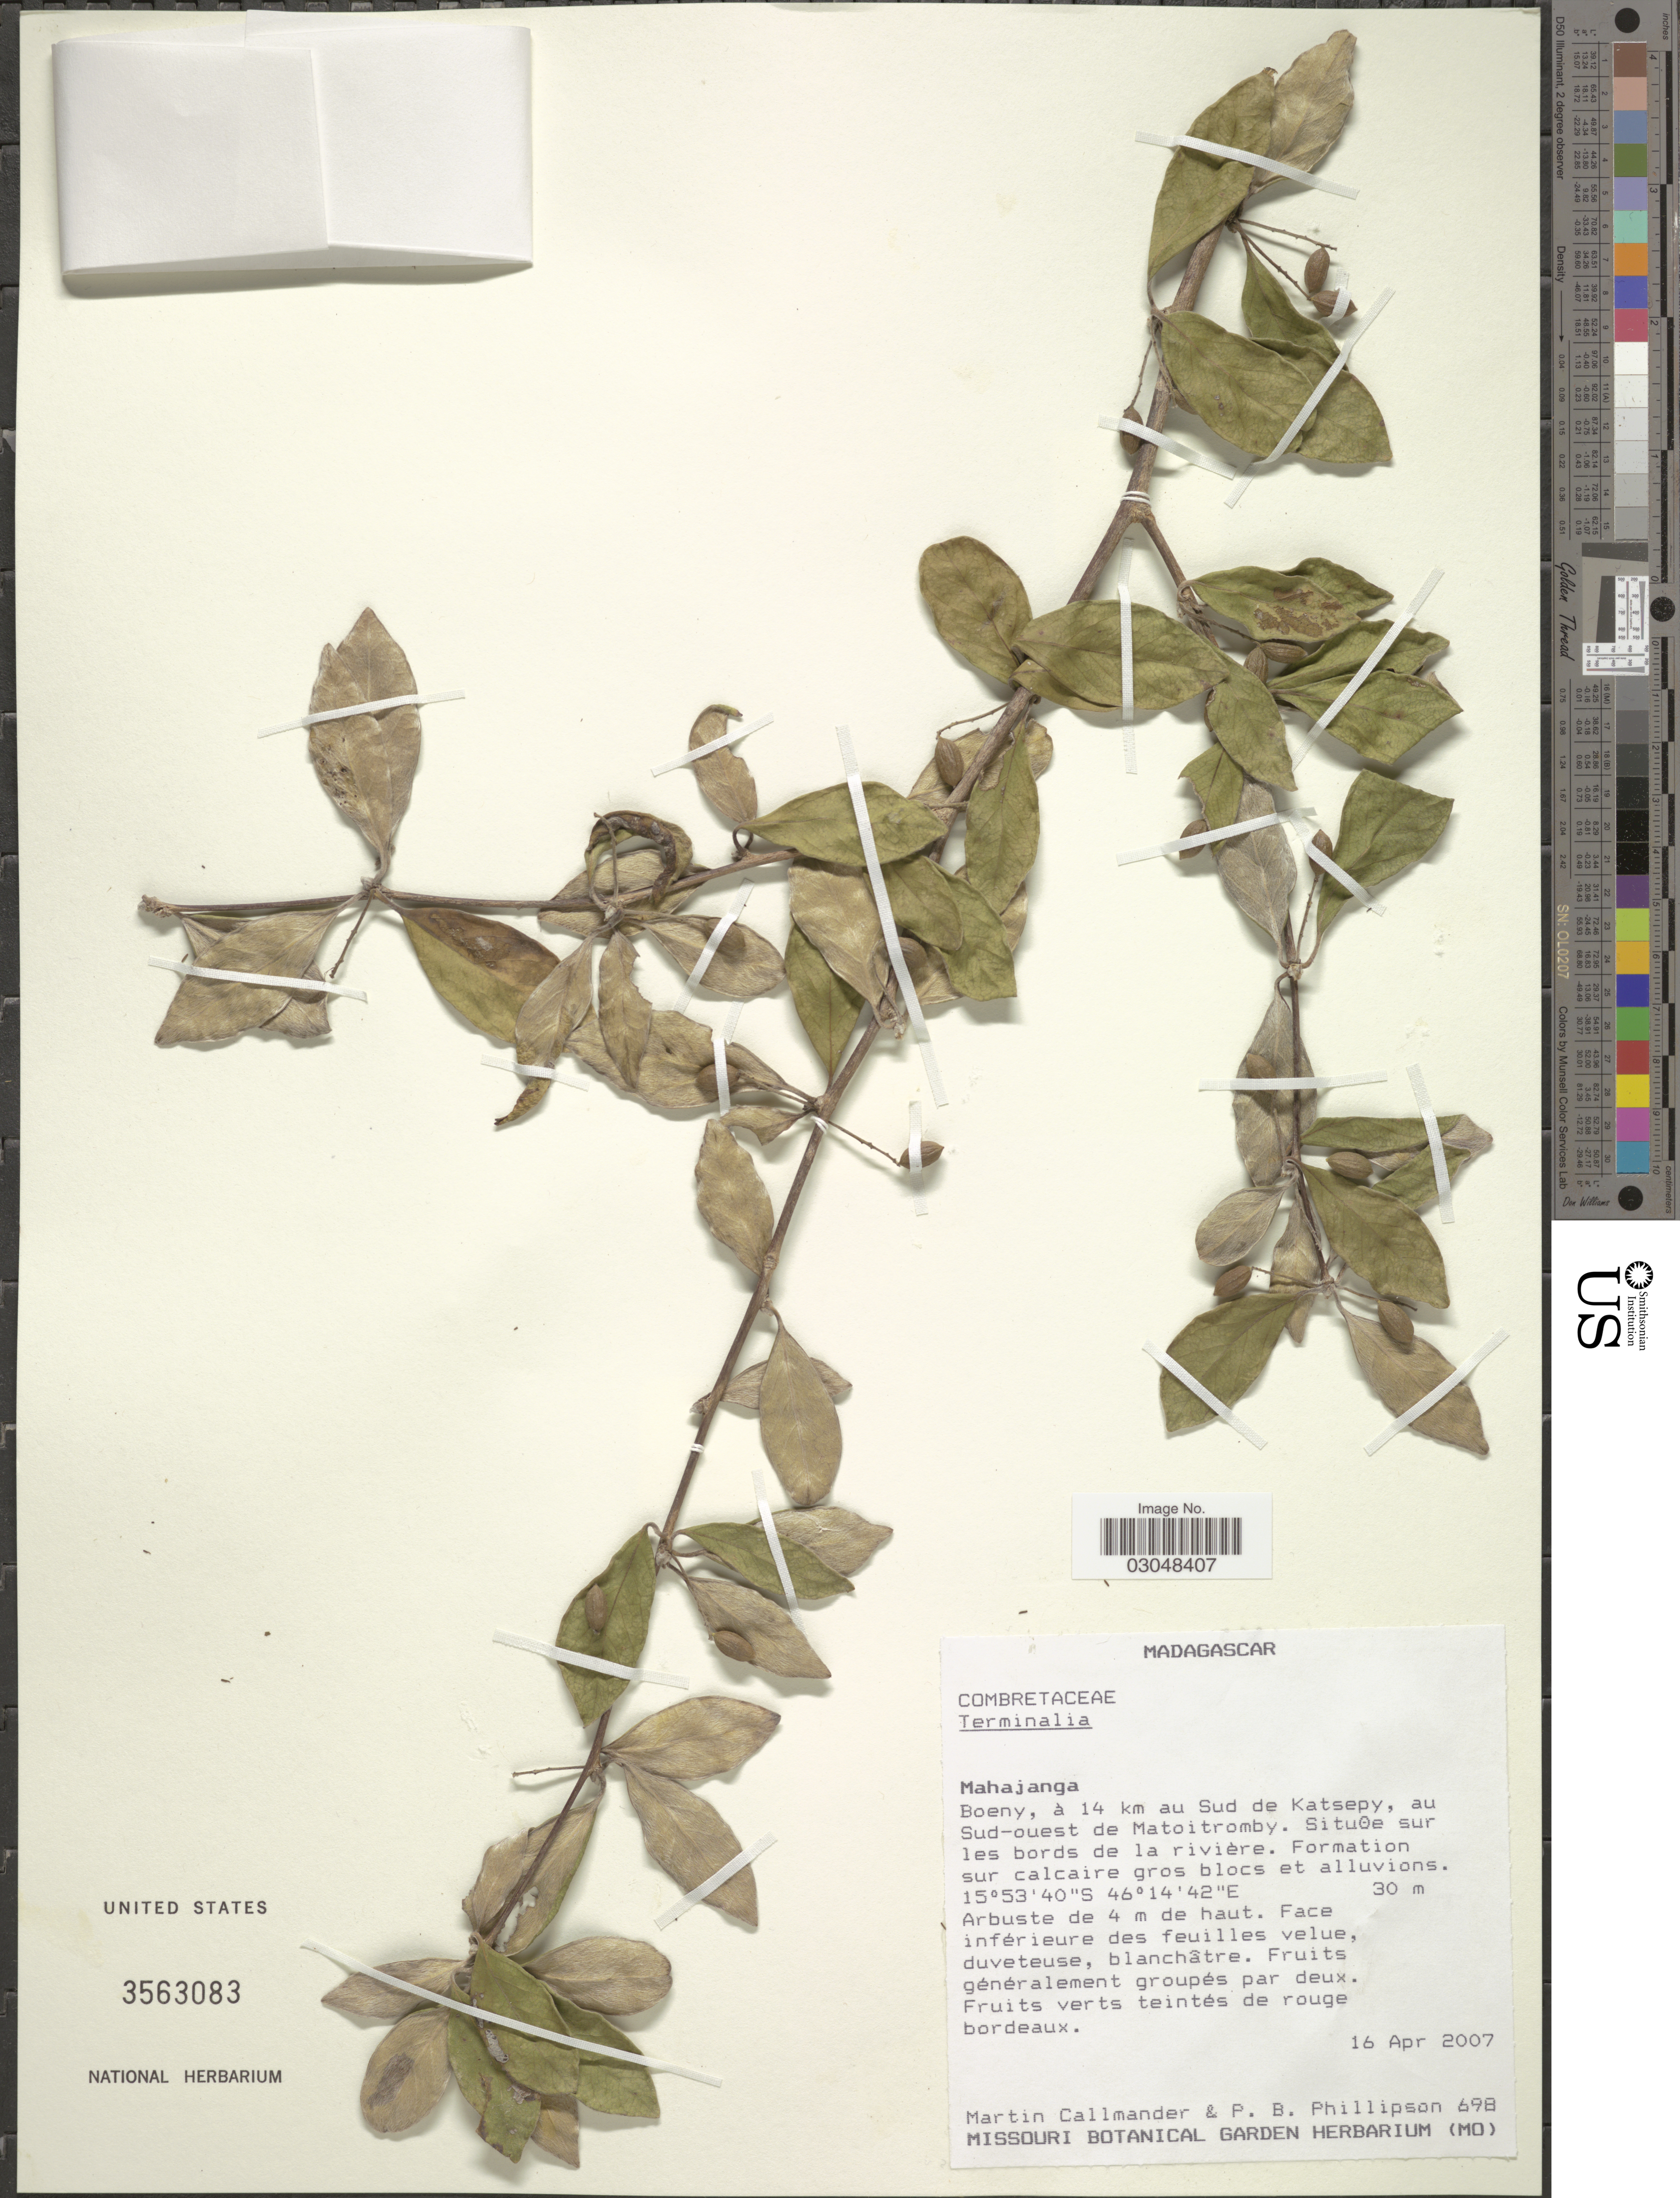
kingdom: Plantae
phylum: Tracheophyta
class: Magnoliopsida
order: Myrtales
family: Combretaceae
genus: Terminalia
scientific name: Terminalia sp.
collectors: M. Callmander & P. B. Phillipson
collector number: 698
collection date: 2007-04-16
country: Madagascar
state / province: Boeny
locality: Boeny, à 14 km au Sud de Katsepy, au Sud-ouest de Matoitromby.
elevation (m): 30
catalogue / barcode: US 3563083